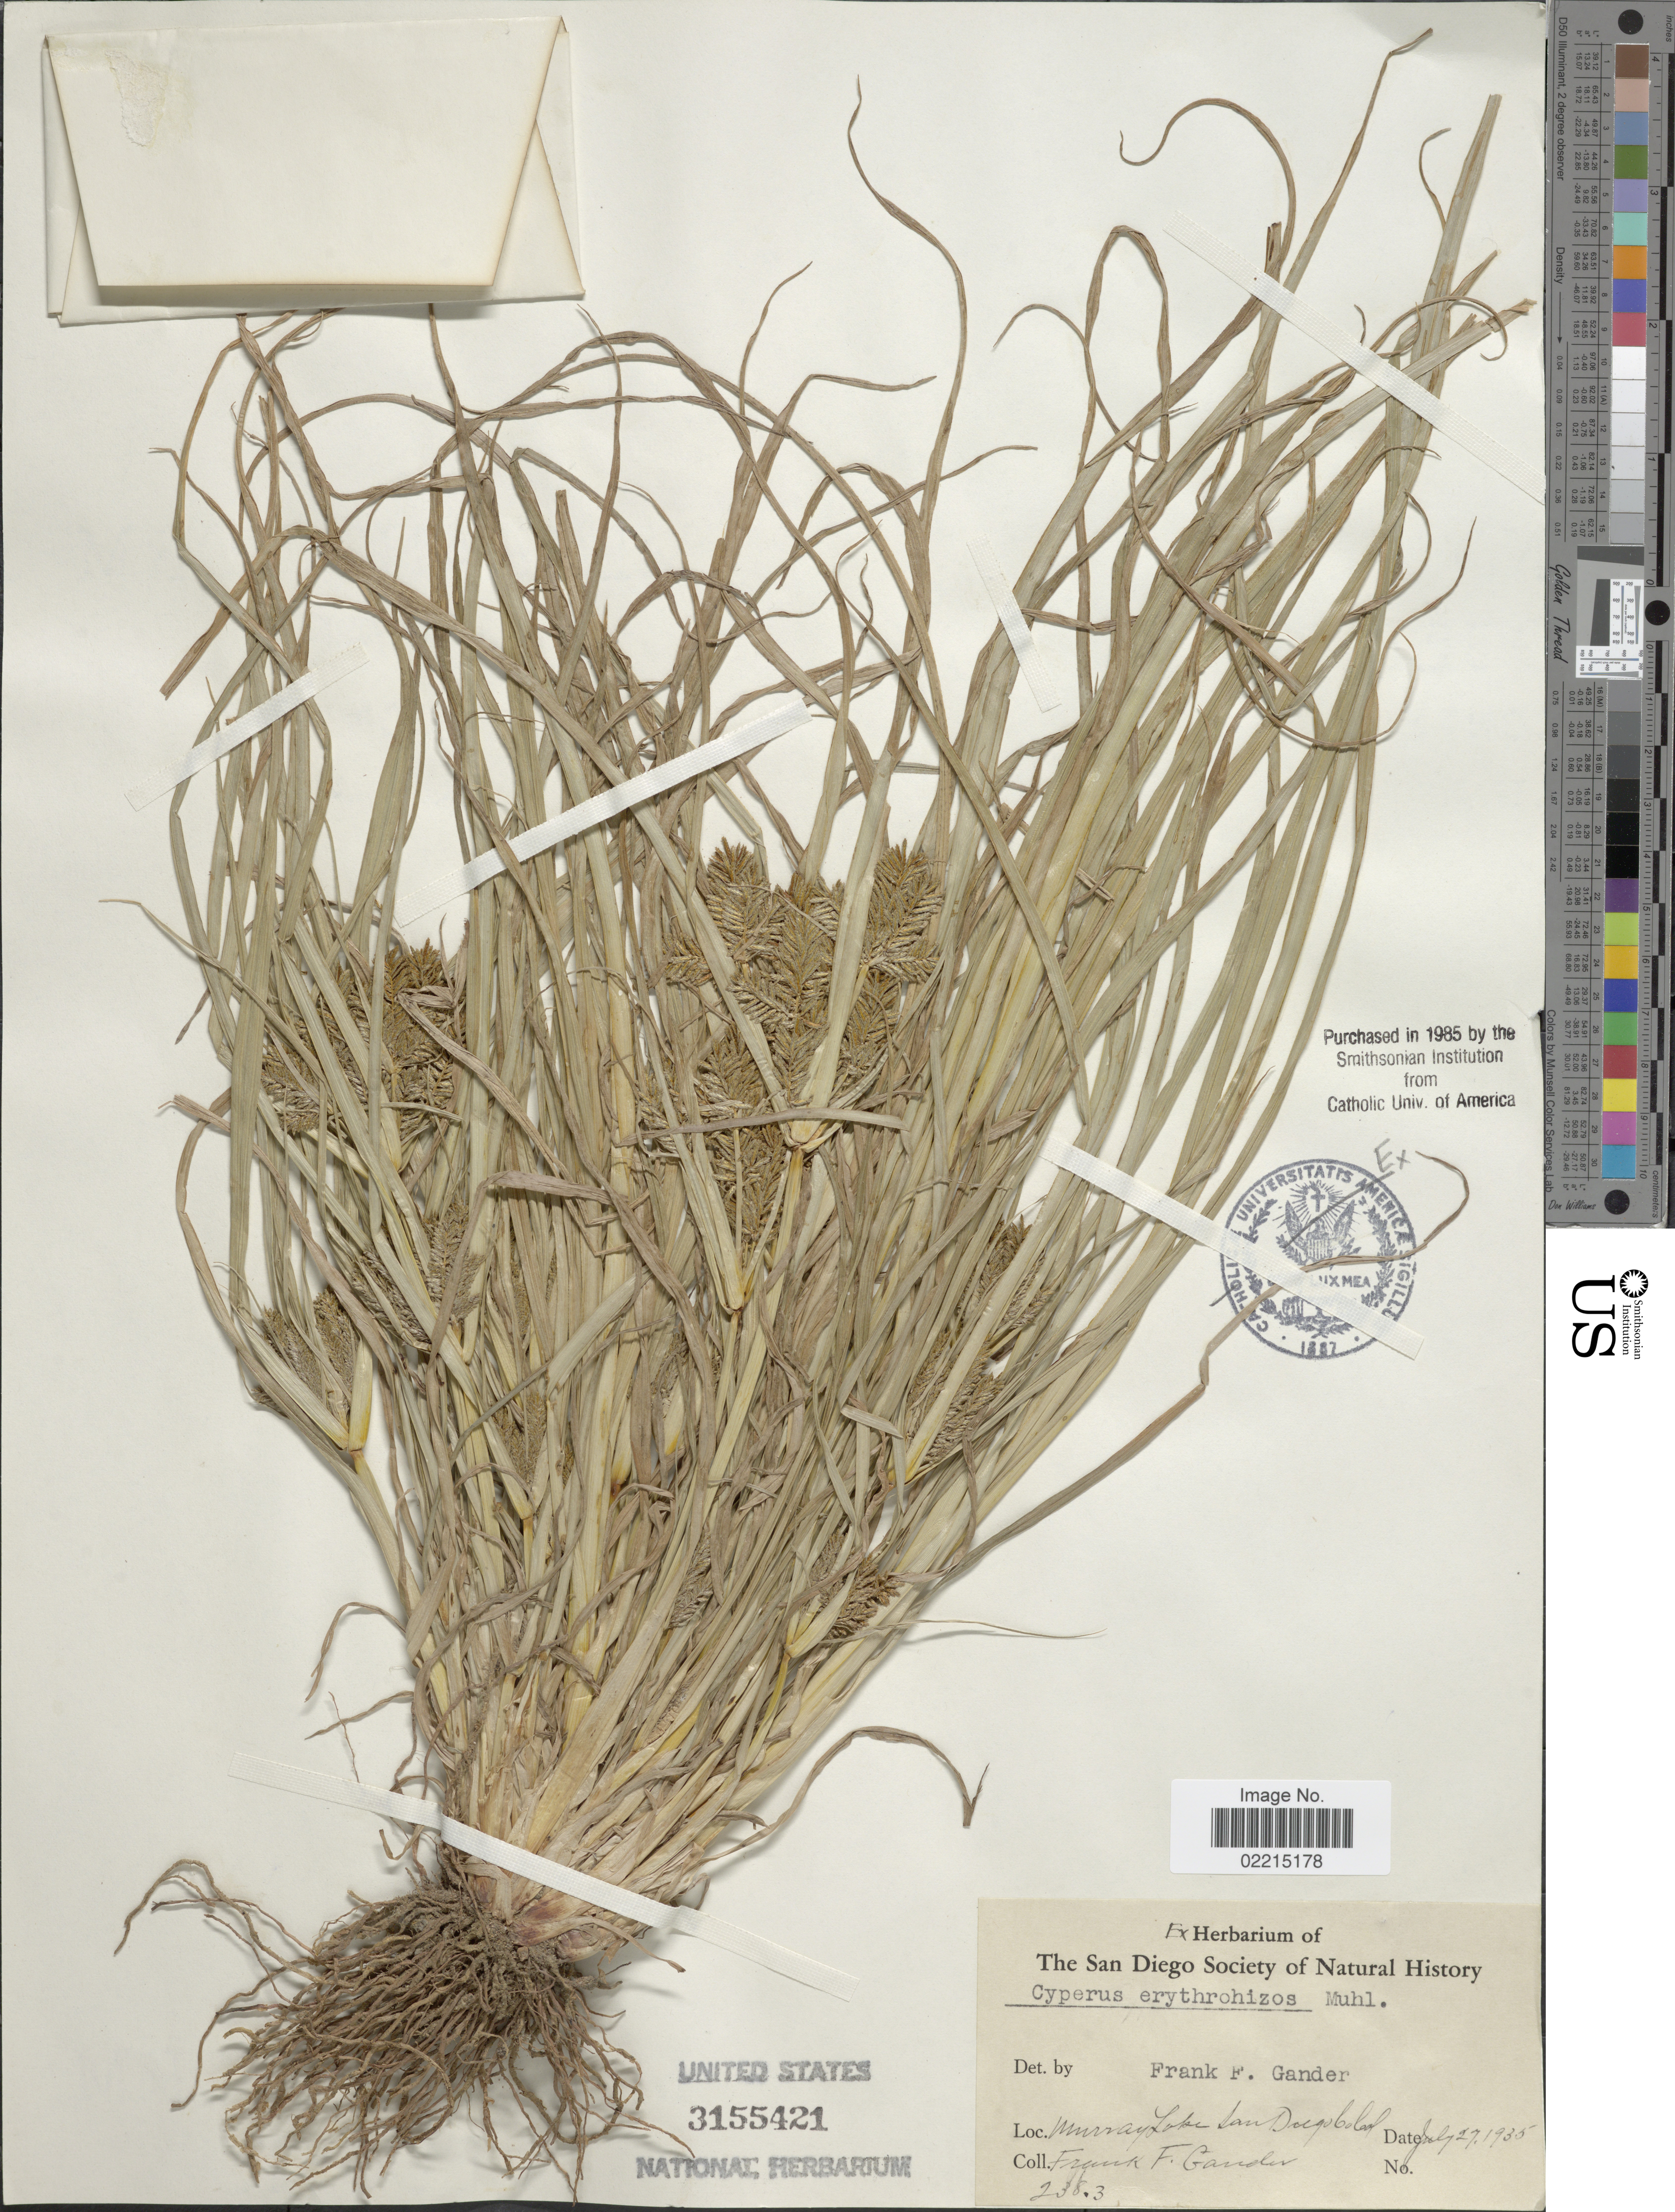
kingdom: Plantae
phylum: Tracheophyta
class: Liliopsida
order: Poales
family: Cyperaceae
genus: Cyperus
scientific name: Cyperus erythrorhizos Muhl.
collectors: F. Gander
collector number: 238.3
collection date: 1935-07-27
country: United States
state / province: California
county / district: San Diego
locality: Murray Lake San Diego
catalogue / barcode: US 3155421